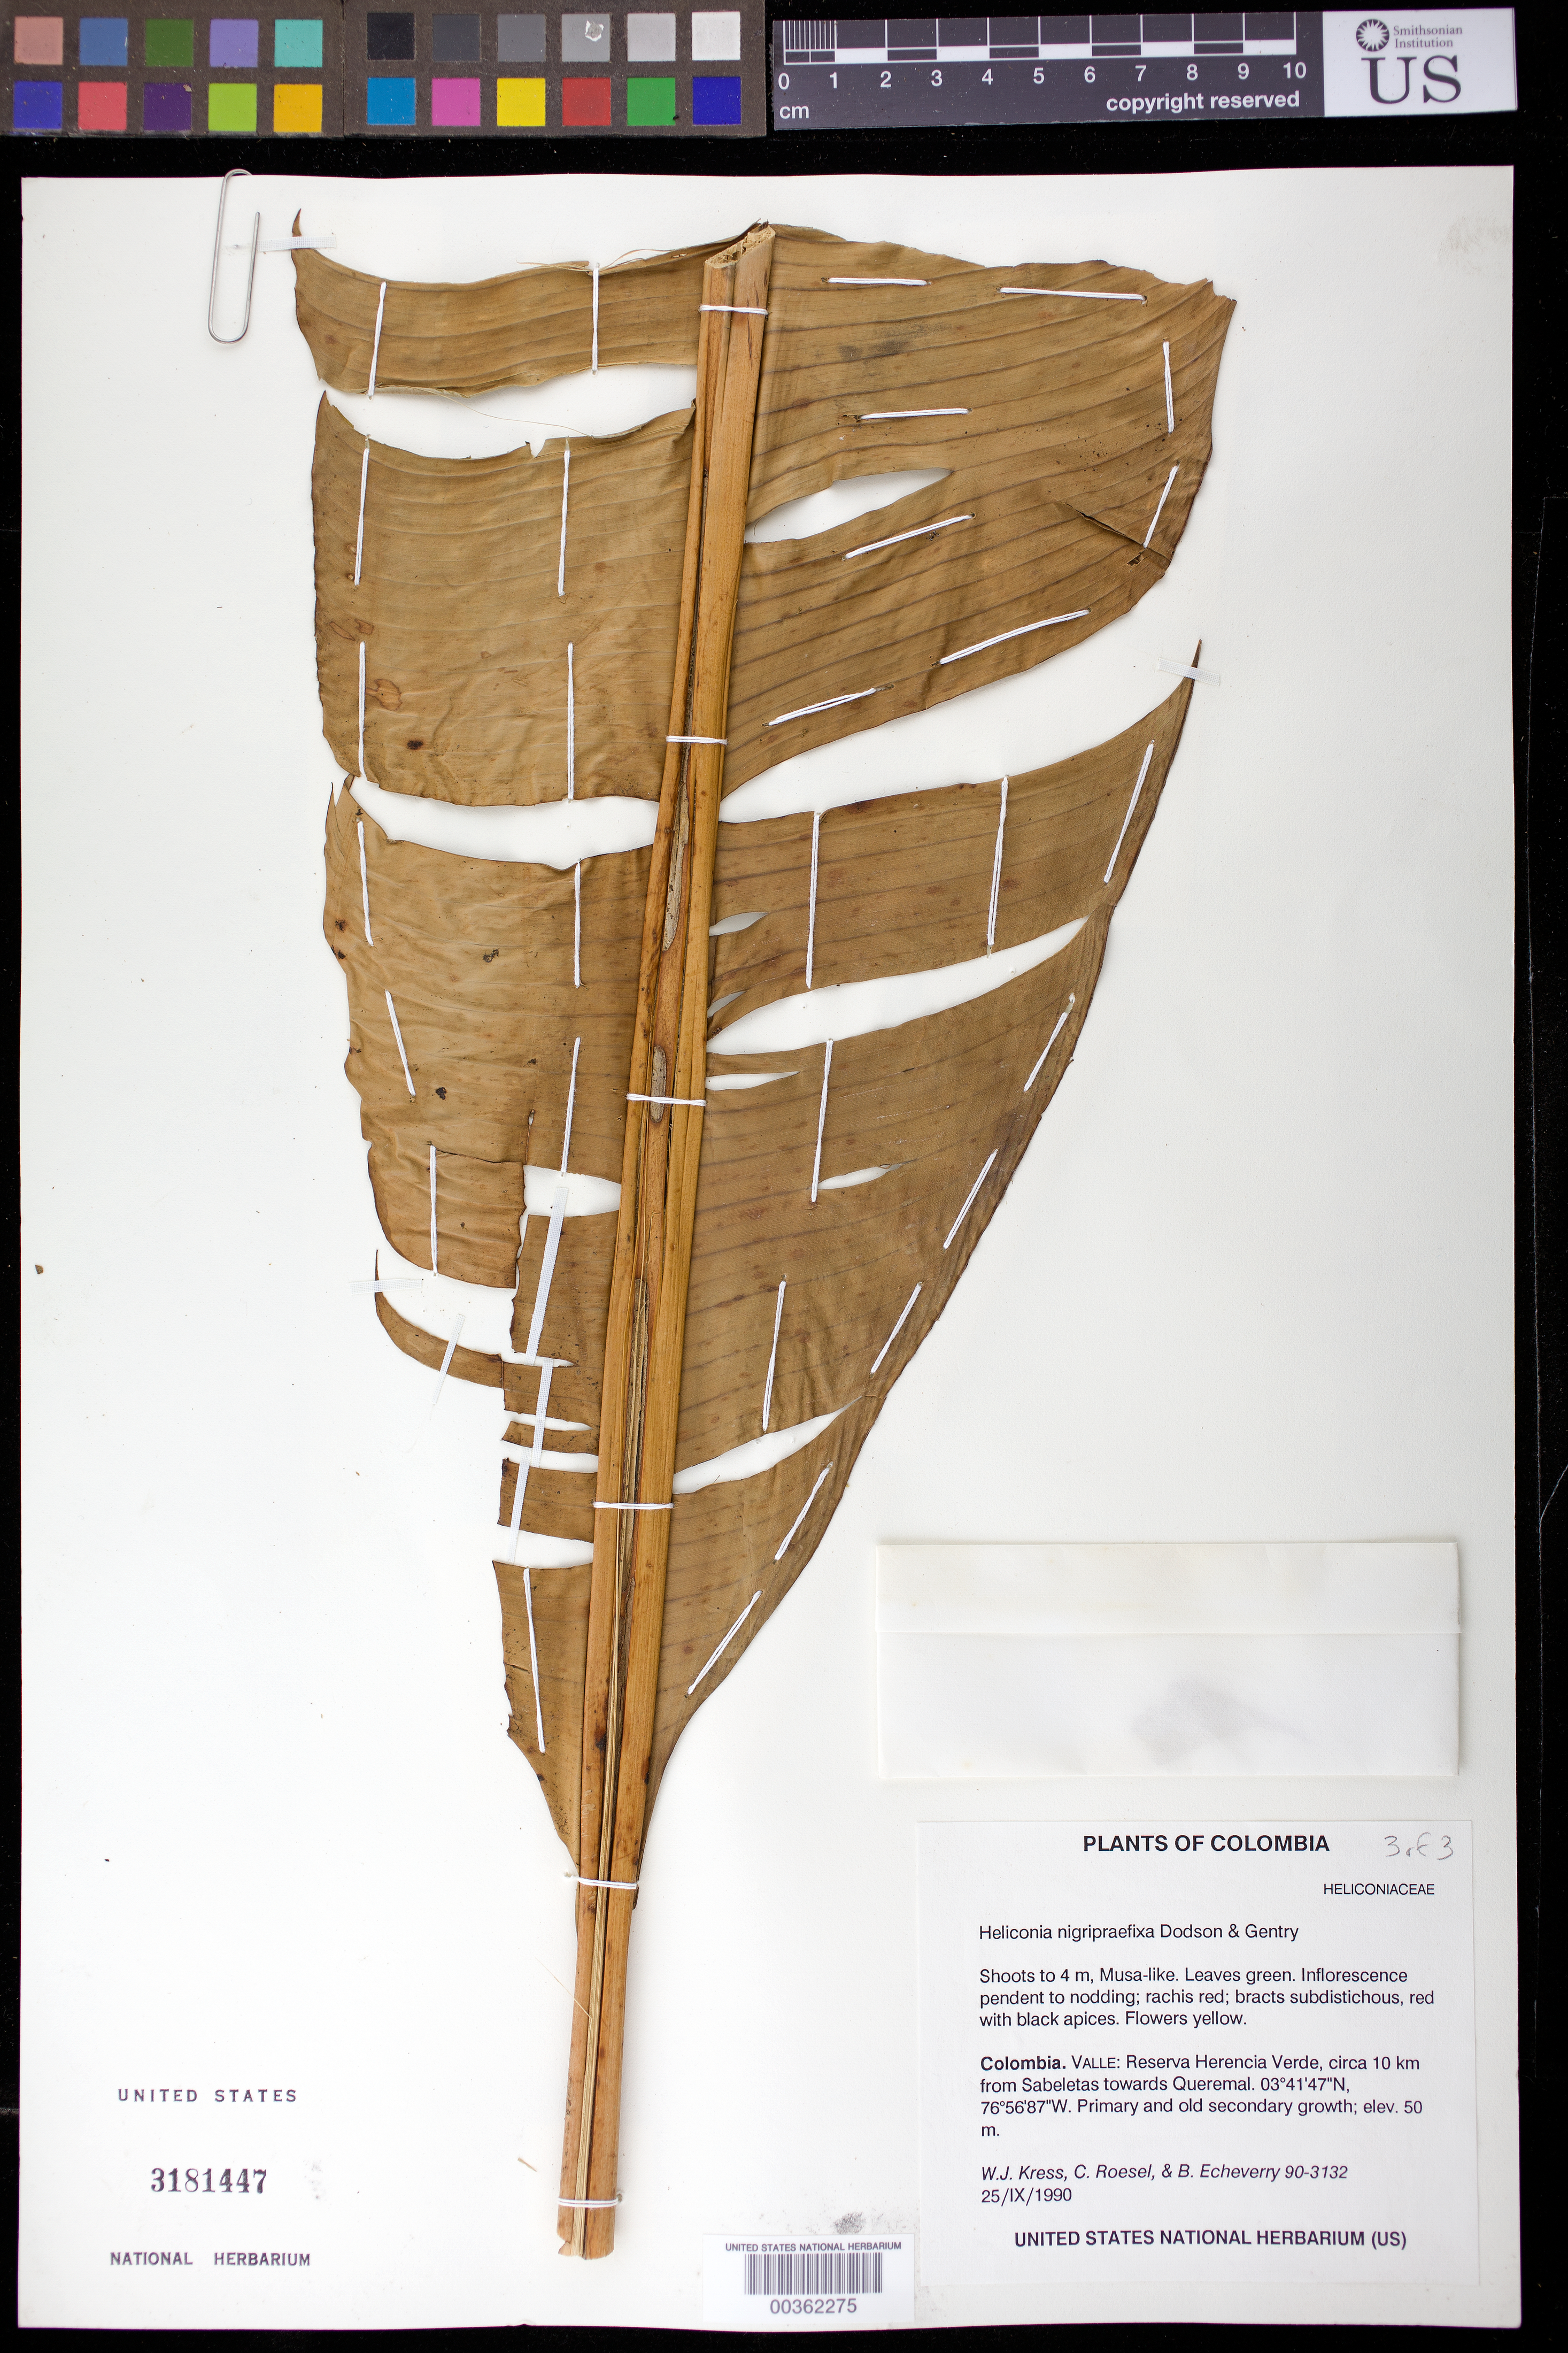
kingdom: Plantae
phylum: Tracheophyta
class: Liliopsida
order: Zingiberales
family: Heliconiaceae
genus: Heliconia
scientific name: Heliconia nigripraefixa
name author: Dodson & Gentry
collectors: W. J. Kress, C. S. Roesel & B. Echeverry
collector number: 90-3132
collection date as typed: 25 Sep 1990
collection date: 1990-09-25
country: Colombia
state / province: Valle del Cauca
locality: Valle: Reserva Herencia Verde, circa 10 km from Sabeletas towards Queremal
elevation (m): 50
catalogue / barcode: US 3181447